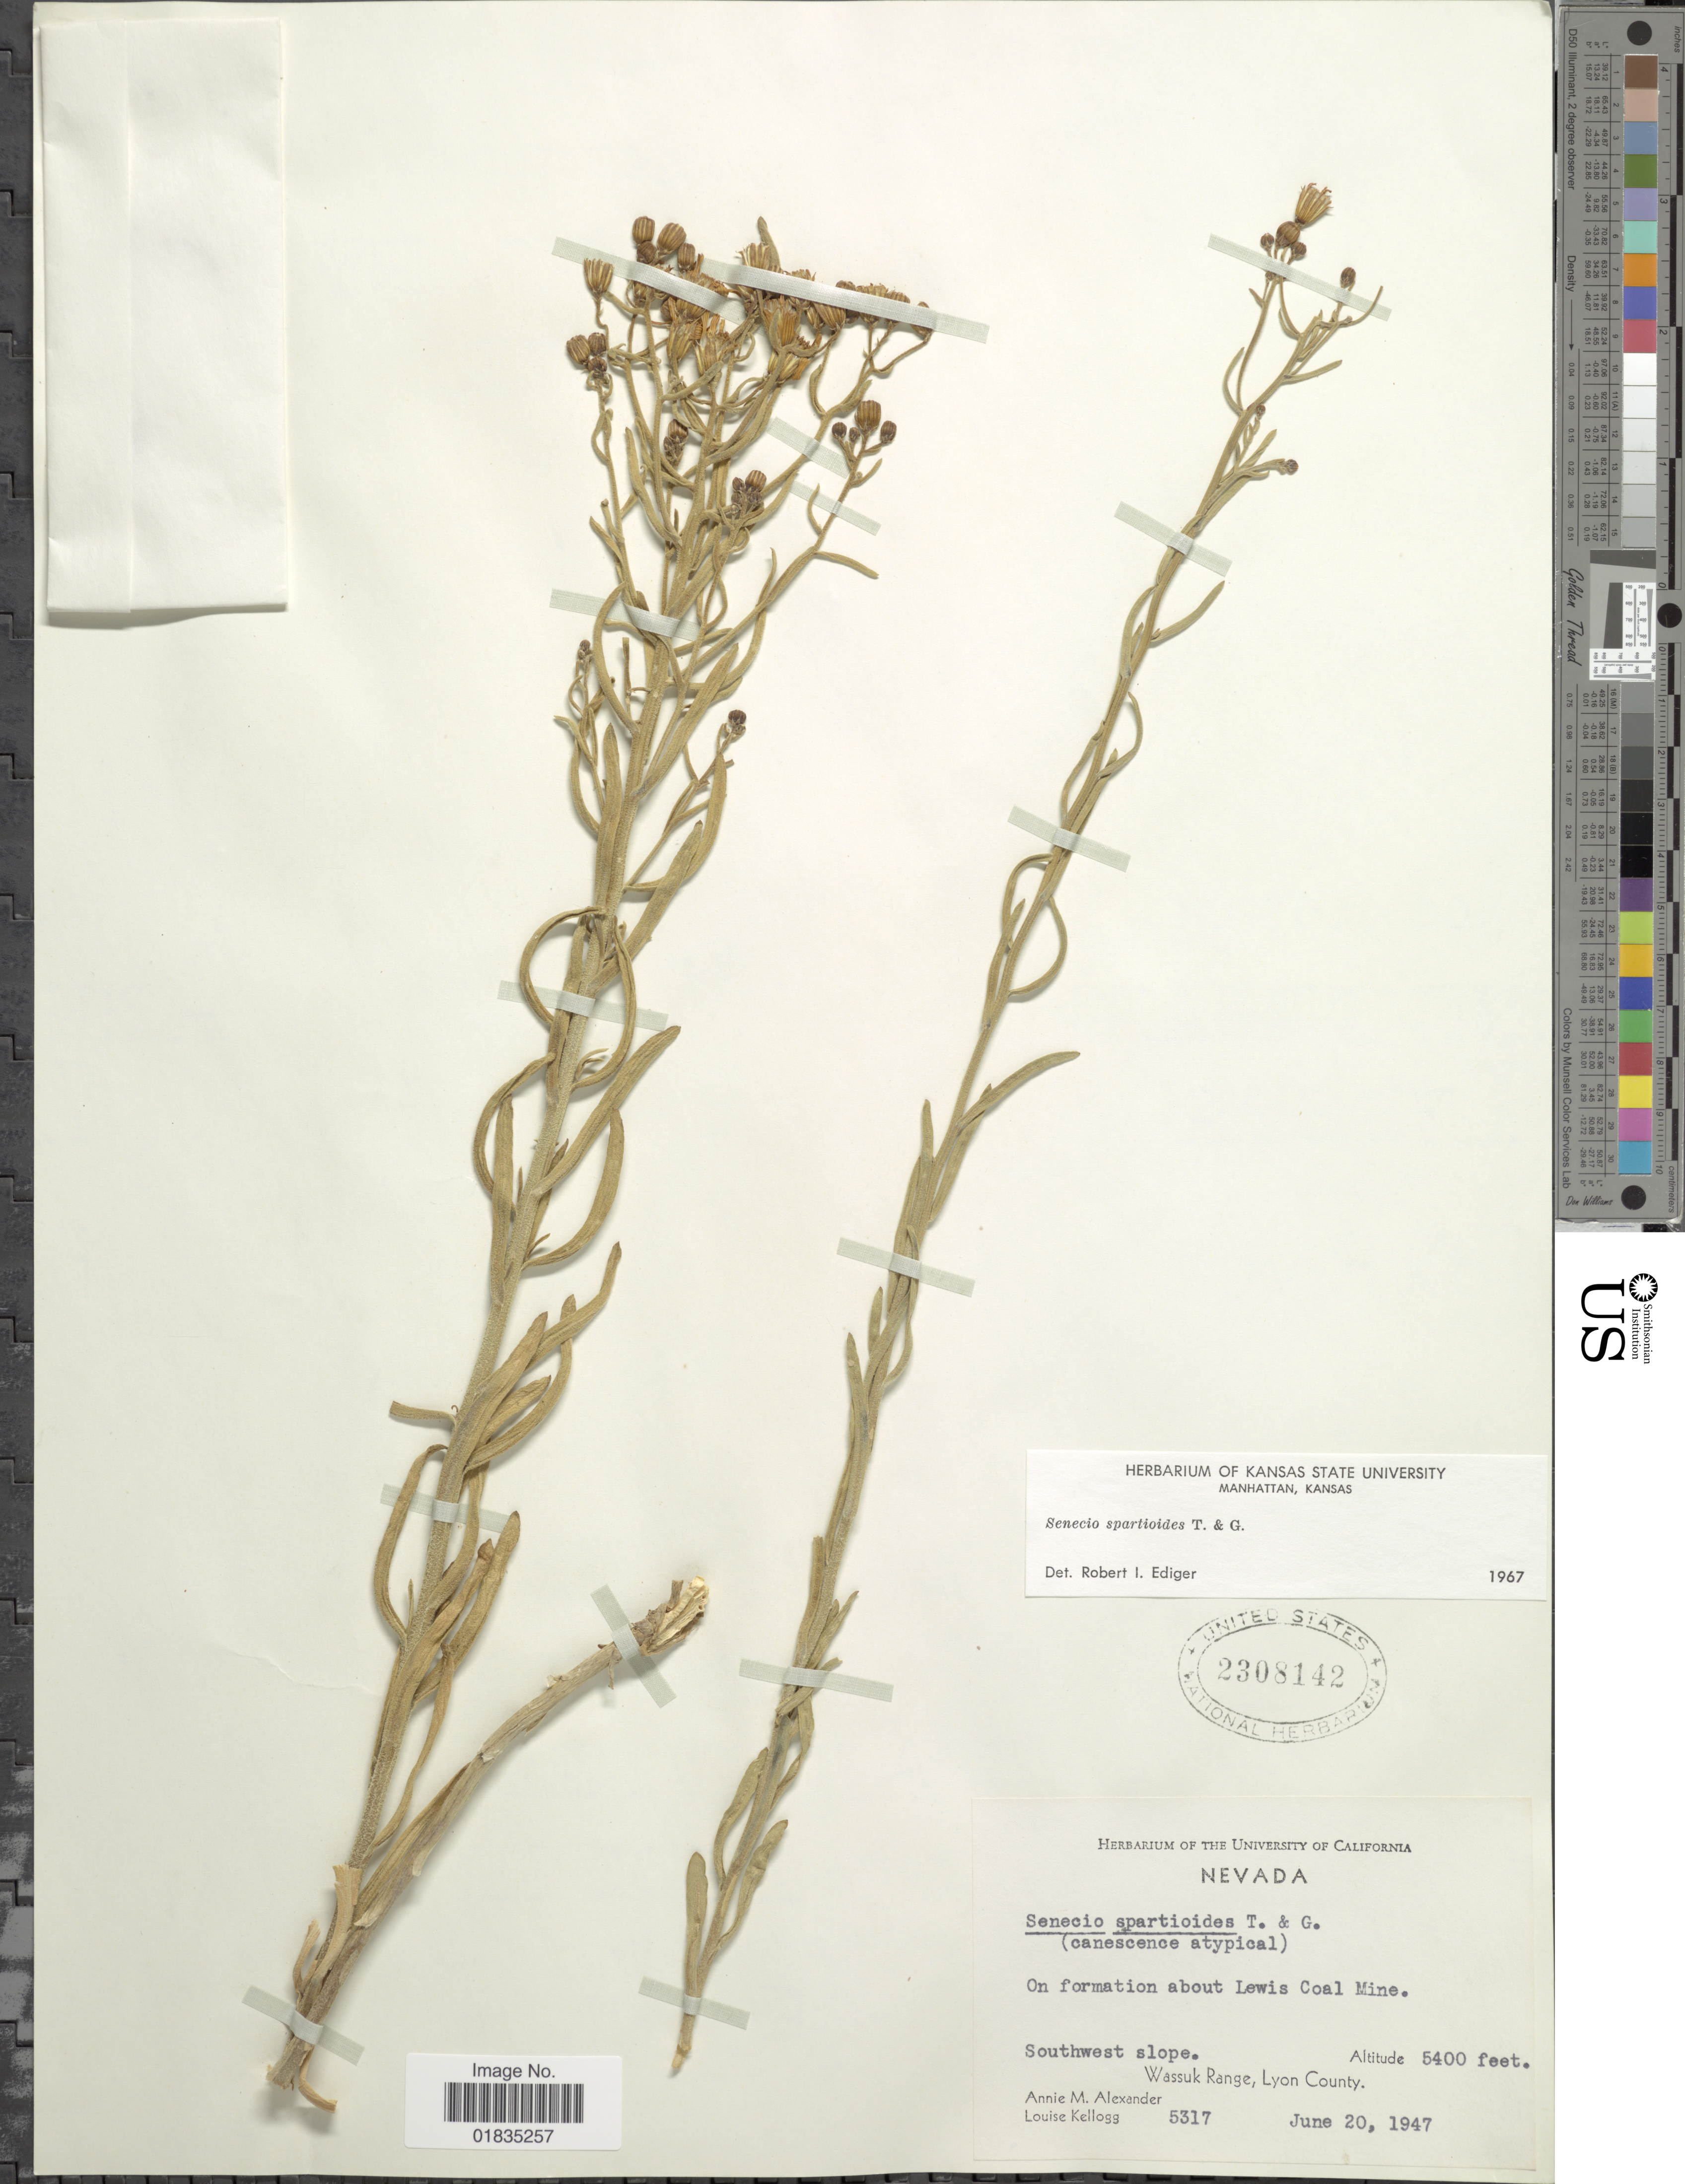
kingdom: Plantae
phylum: Tracheophyta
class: Magnoliopsida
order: Asterales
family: Asteraceae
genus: Senecio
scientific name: Senecio spartioides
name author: Torr. & A. Gray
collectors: A. M. Alexander & L. Kellogg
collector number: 5317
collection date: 1947-06-20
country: United States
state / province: Nevada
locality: On formation about Lewis Coal Mine, southwest slope, Wassuk Range, Lyon County.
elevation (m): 1646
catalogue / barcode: US 2308142